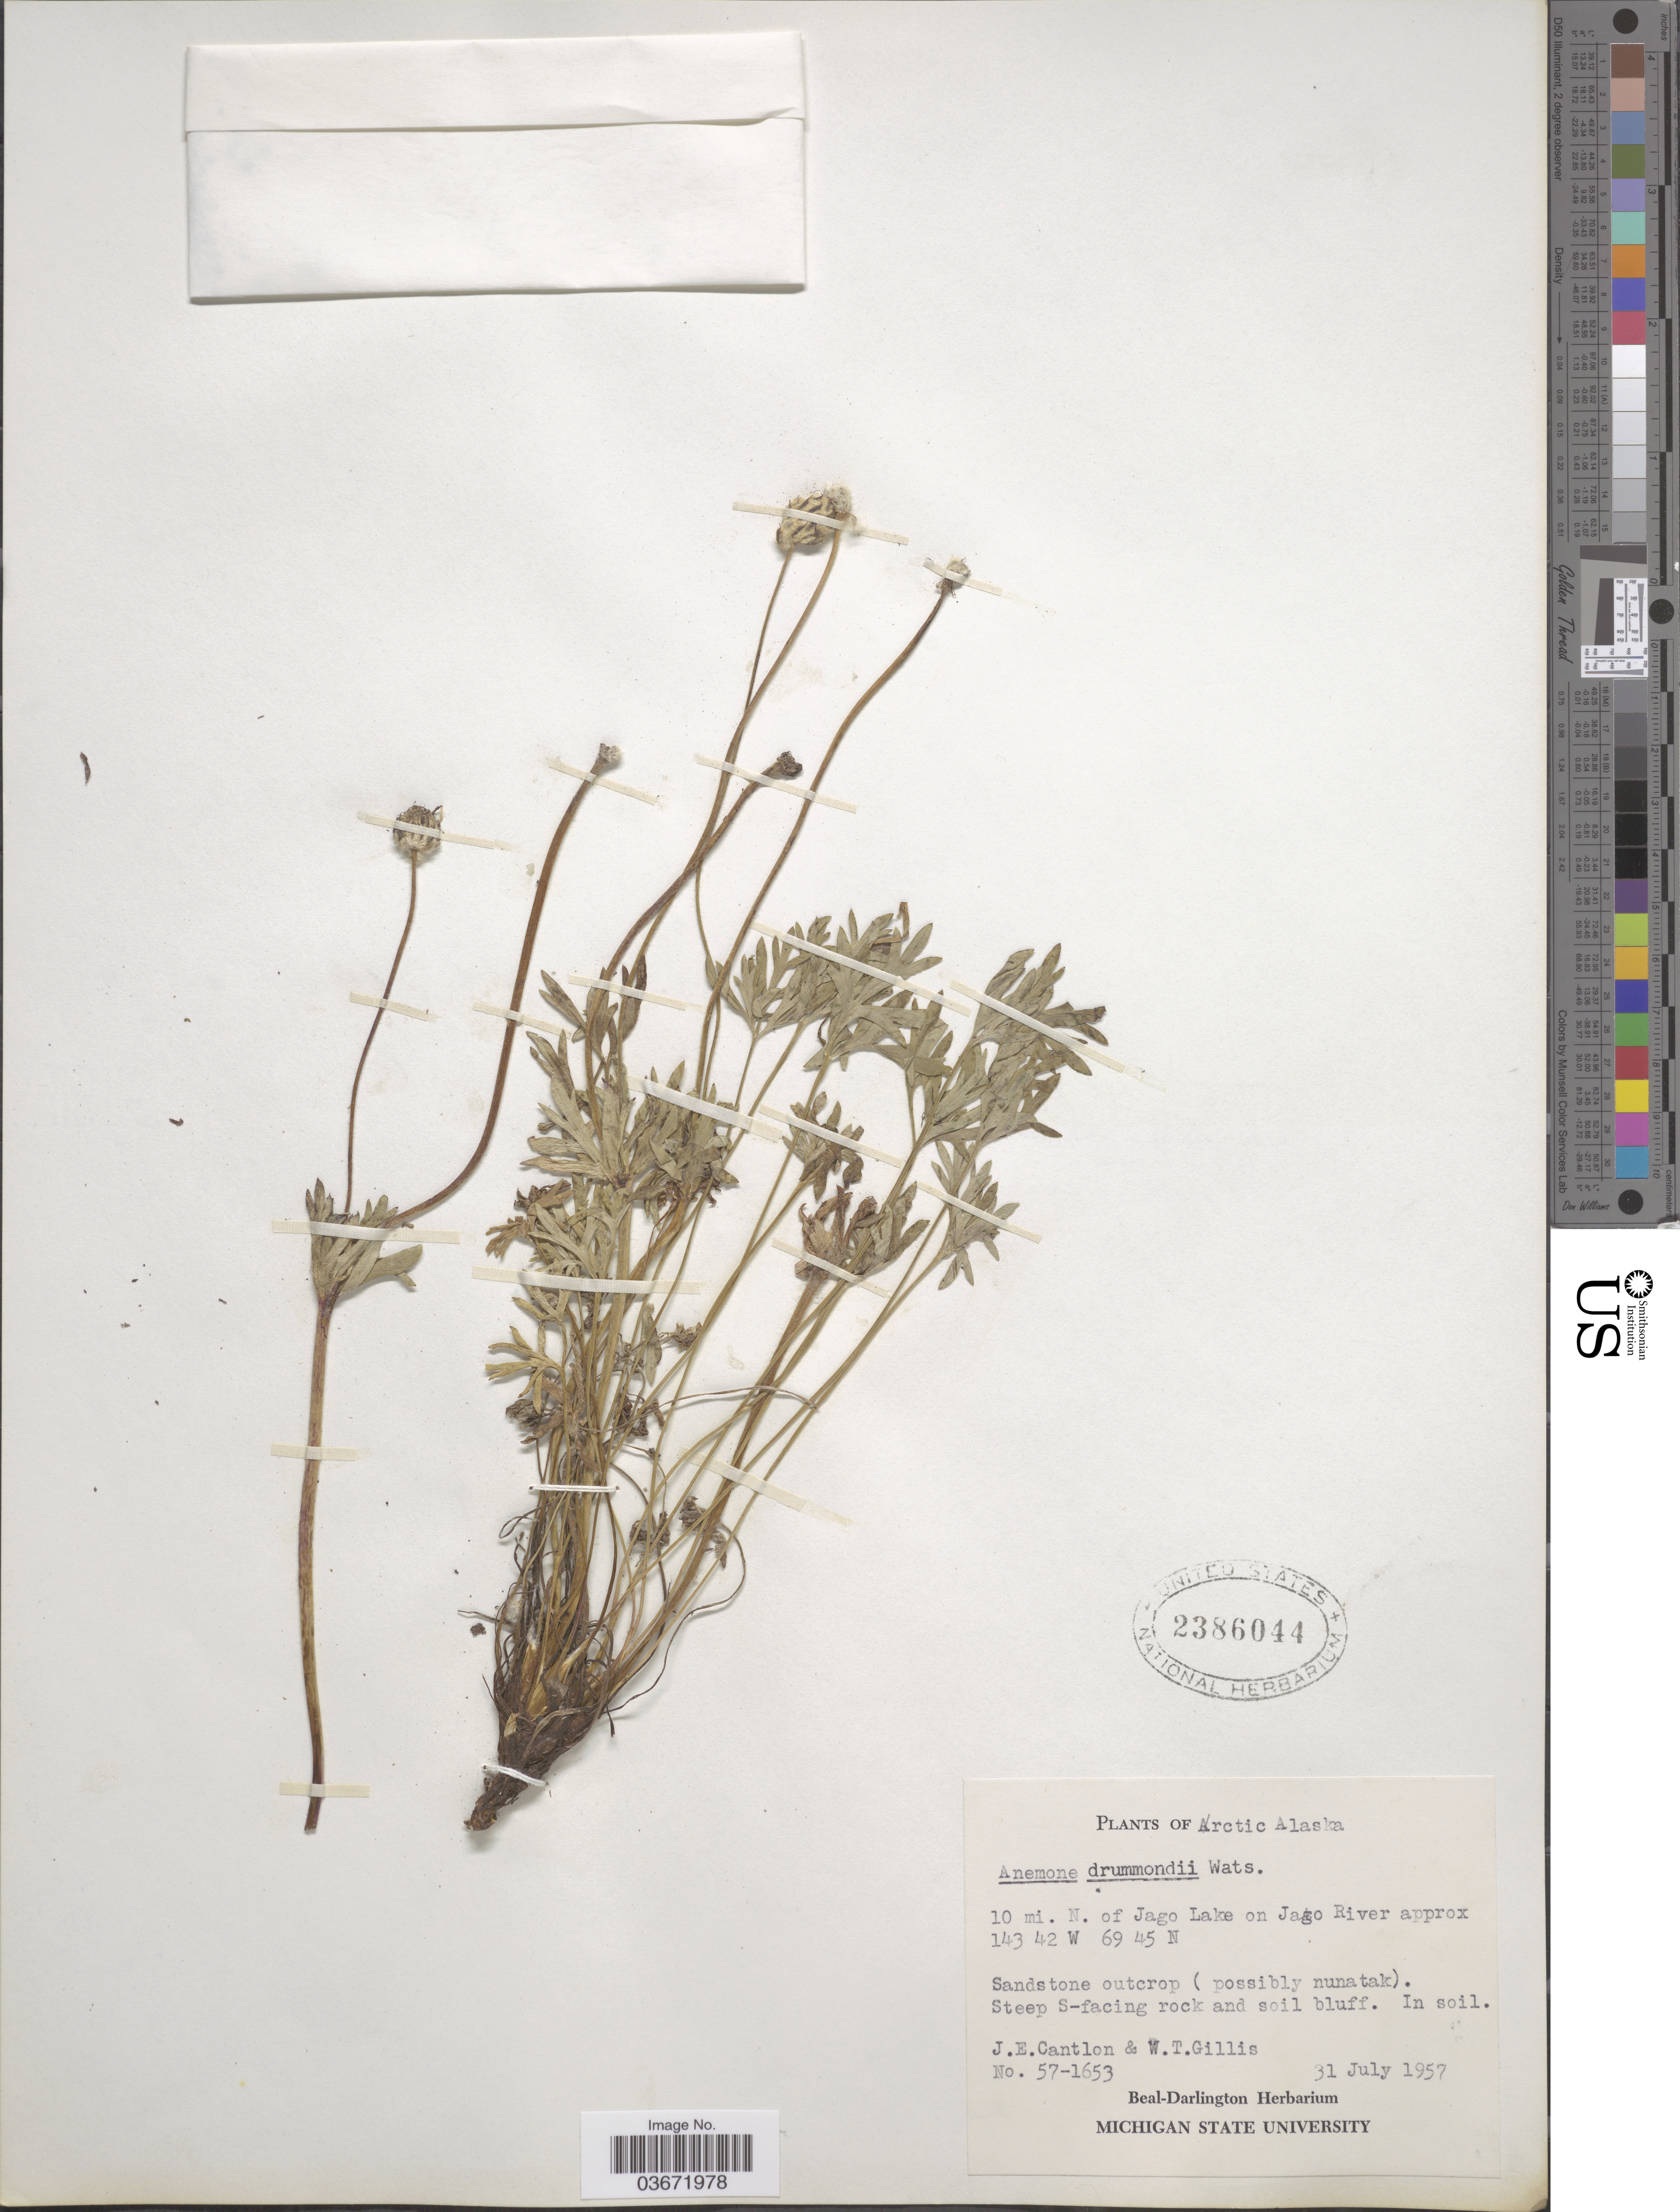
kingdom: Plantae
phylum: Tracheophyta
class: Magnoliopsida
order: Ranunculales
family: Ranunculaceae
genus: Anemone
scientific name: Anemone drummondii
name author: S. Watson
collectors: J. Cantlon & W. T. Gillis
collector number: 57-1653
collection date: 1957-07-31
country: United States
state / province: Alaska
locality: Arctic Alaska. 10 mi. N. of Jago Lake on Jago River.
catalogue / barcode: US 2386044